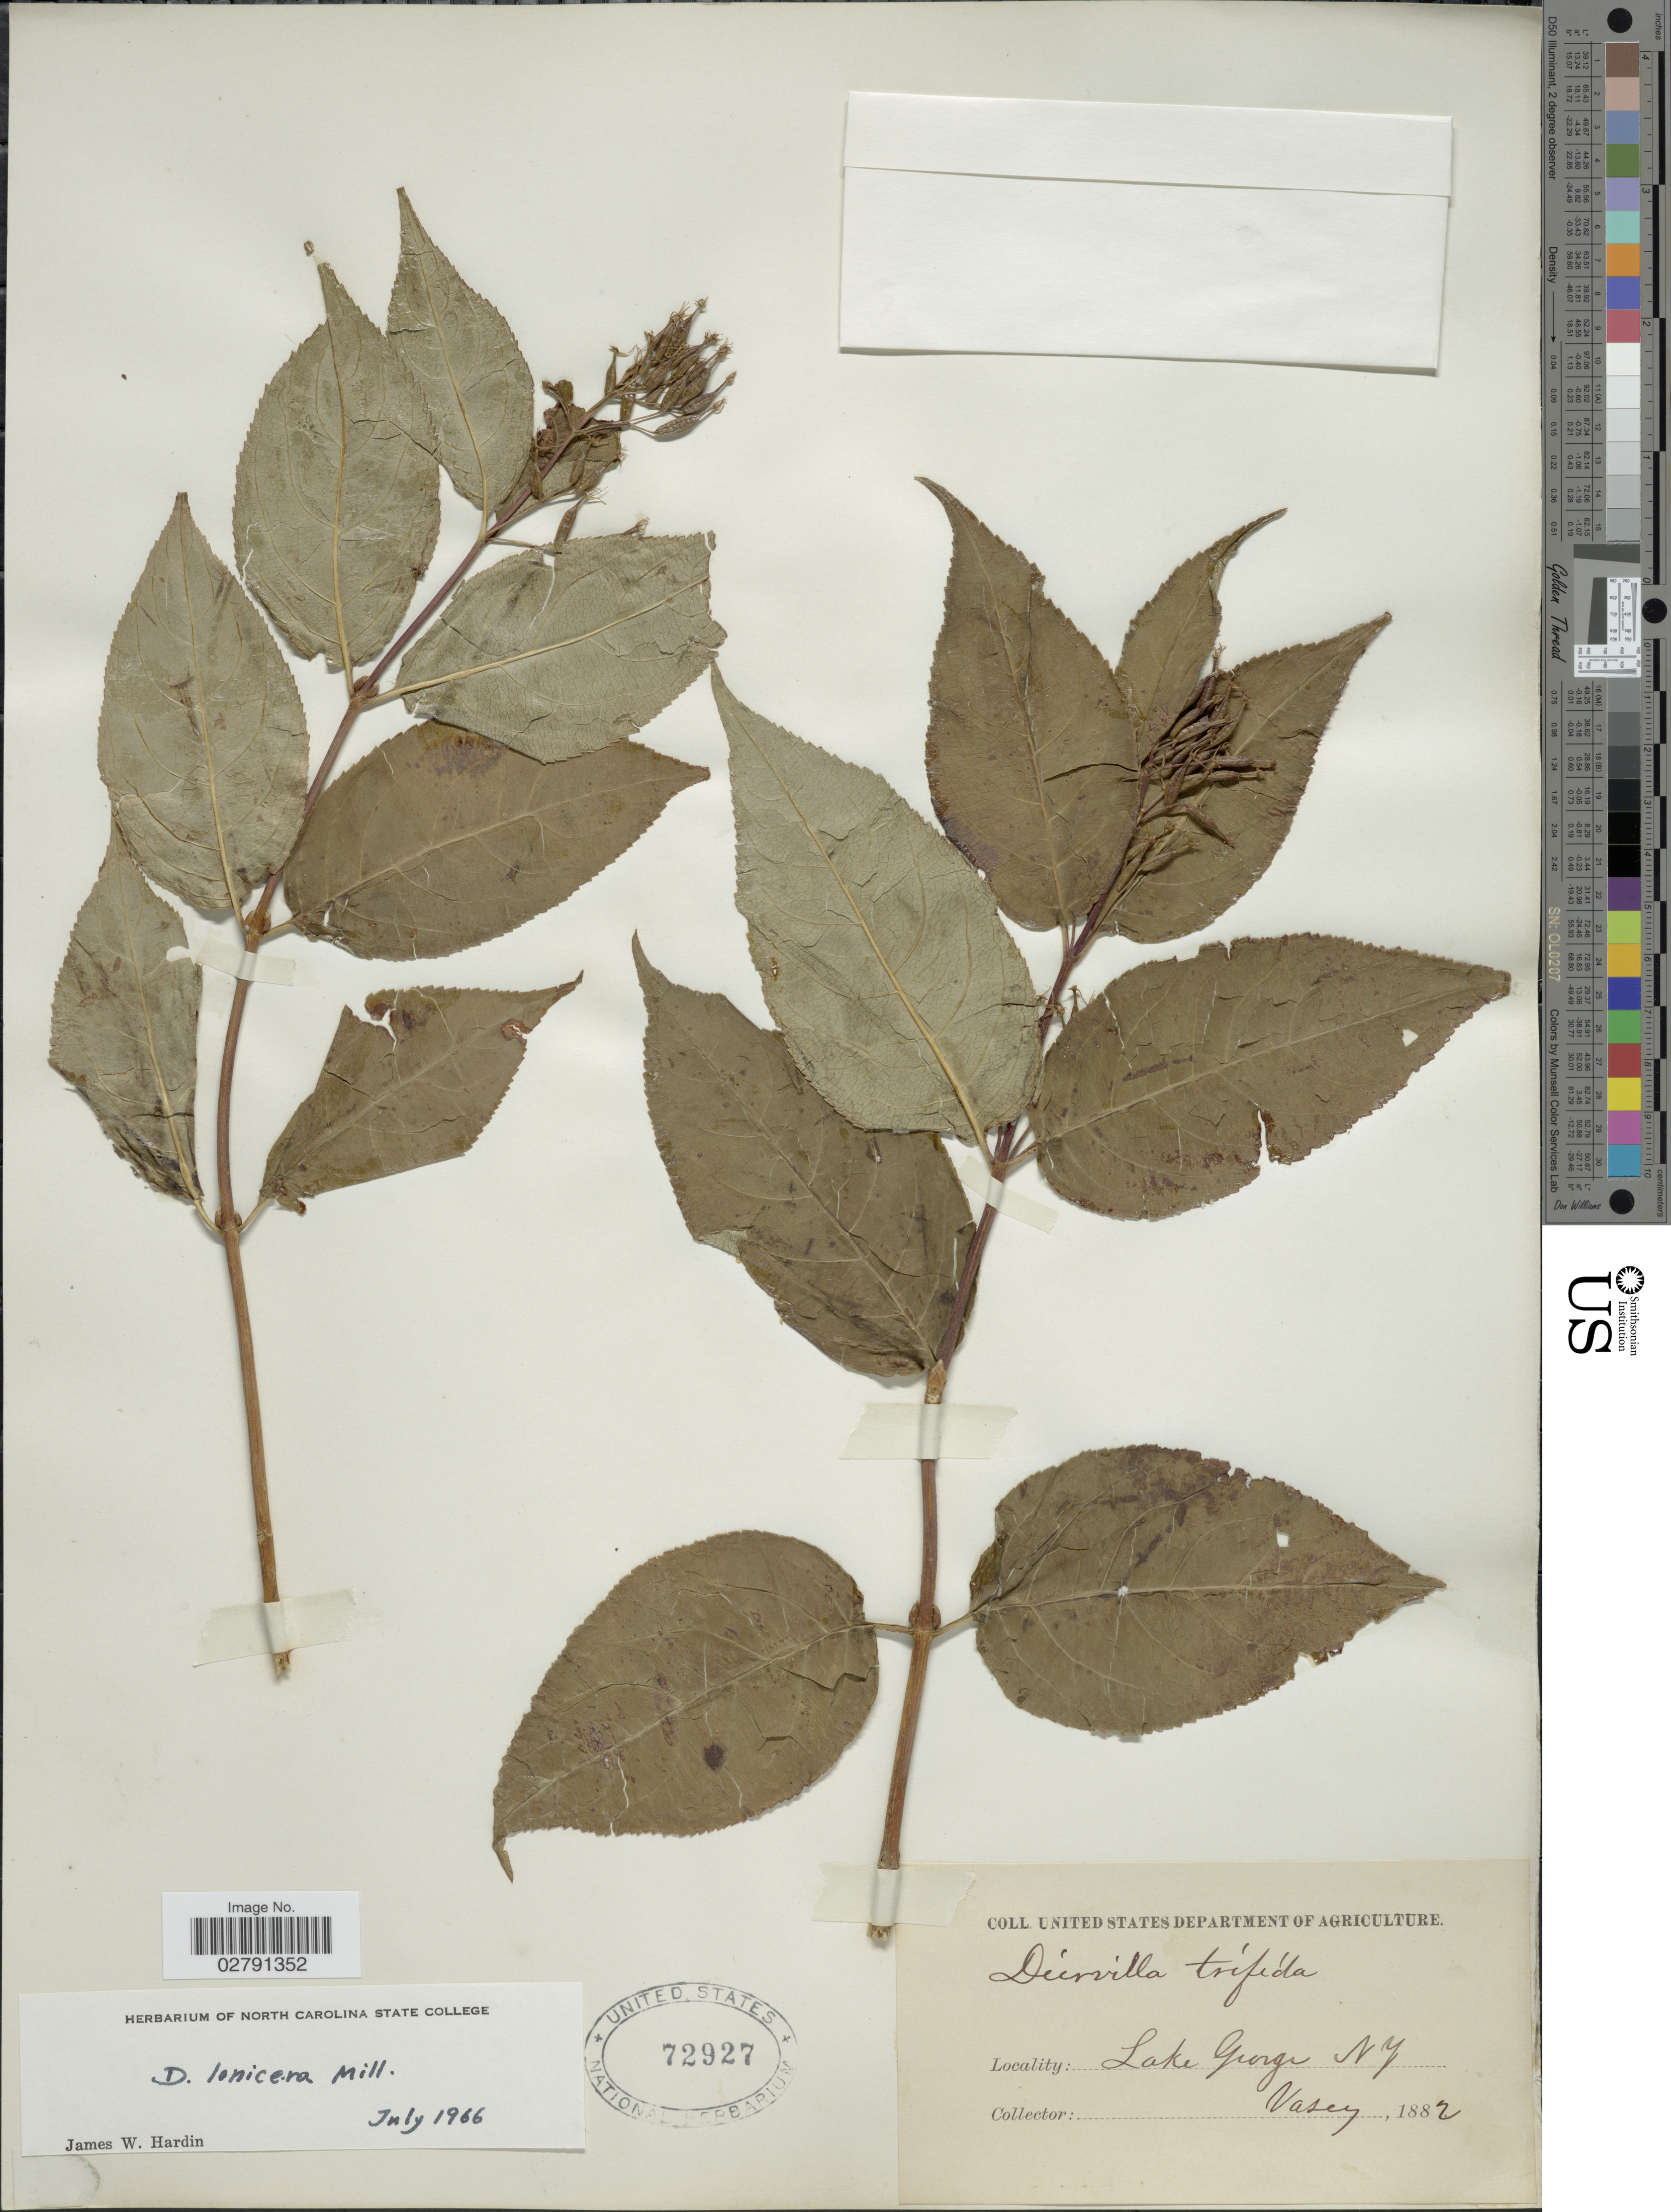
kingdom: Plantae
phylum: Tracheophyta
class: Magnoliopsida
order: Dipsacales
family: Caprifoliaceae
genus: Diervilla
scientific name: Diervilla lonicera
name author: Mill.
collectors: Vasey, --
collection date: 1882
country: United States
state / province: New York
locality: Lake George.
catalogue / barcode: US 72927